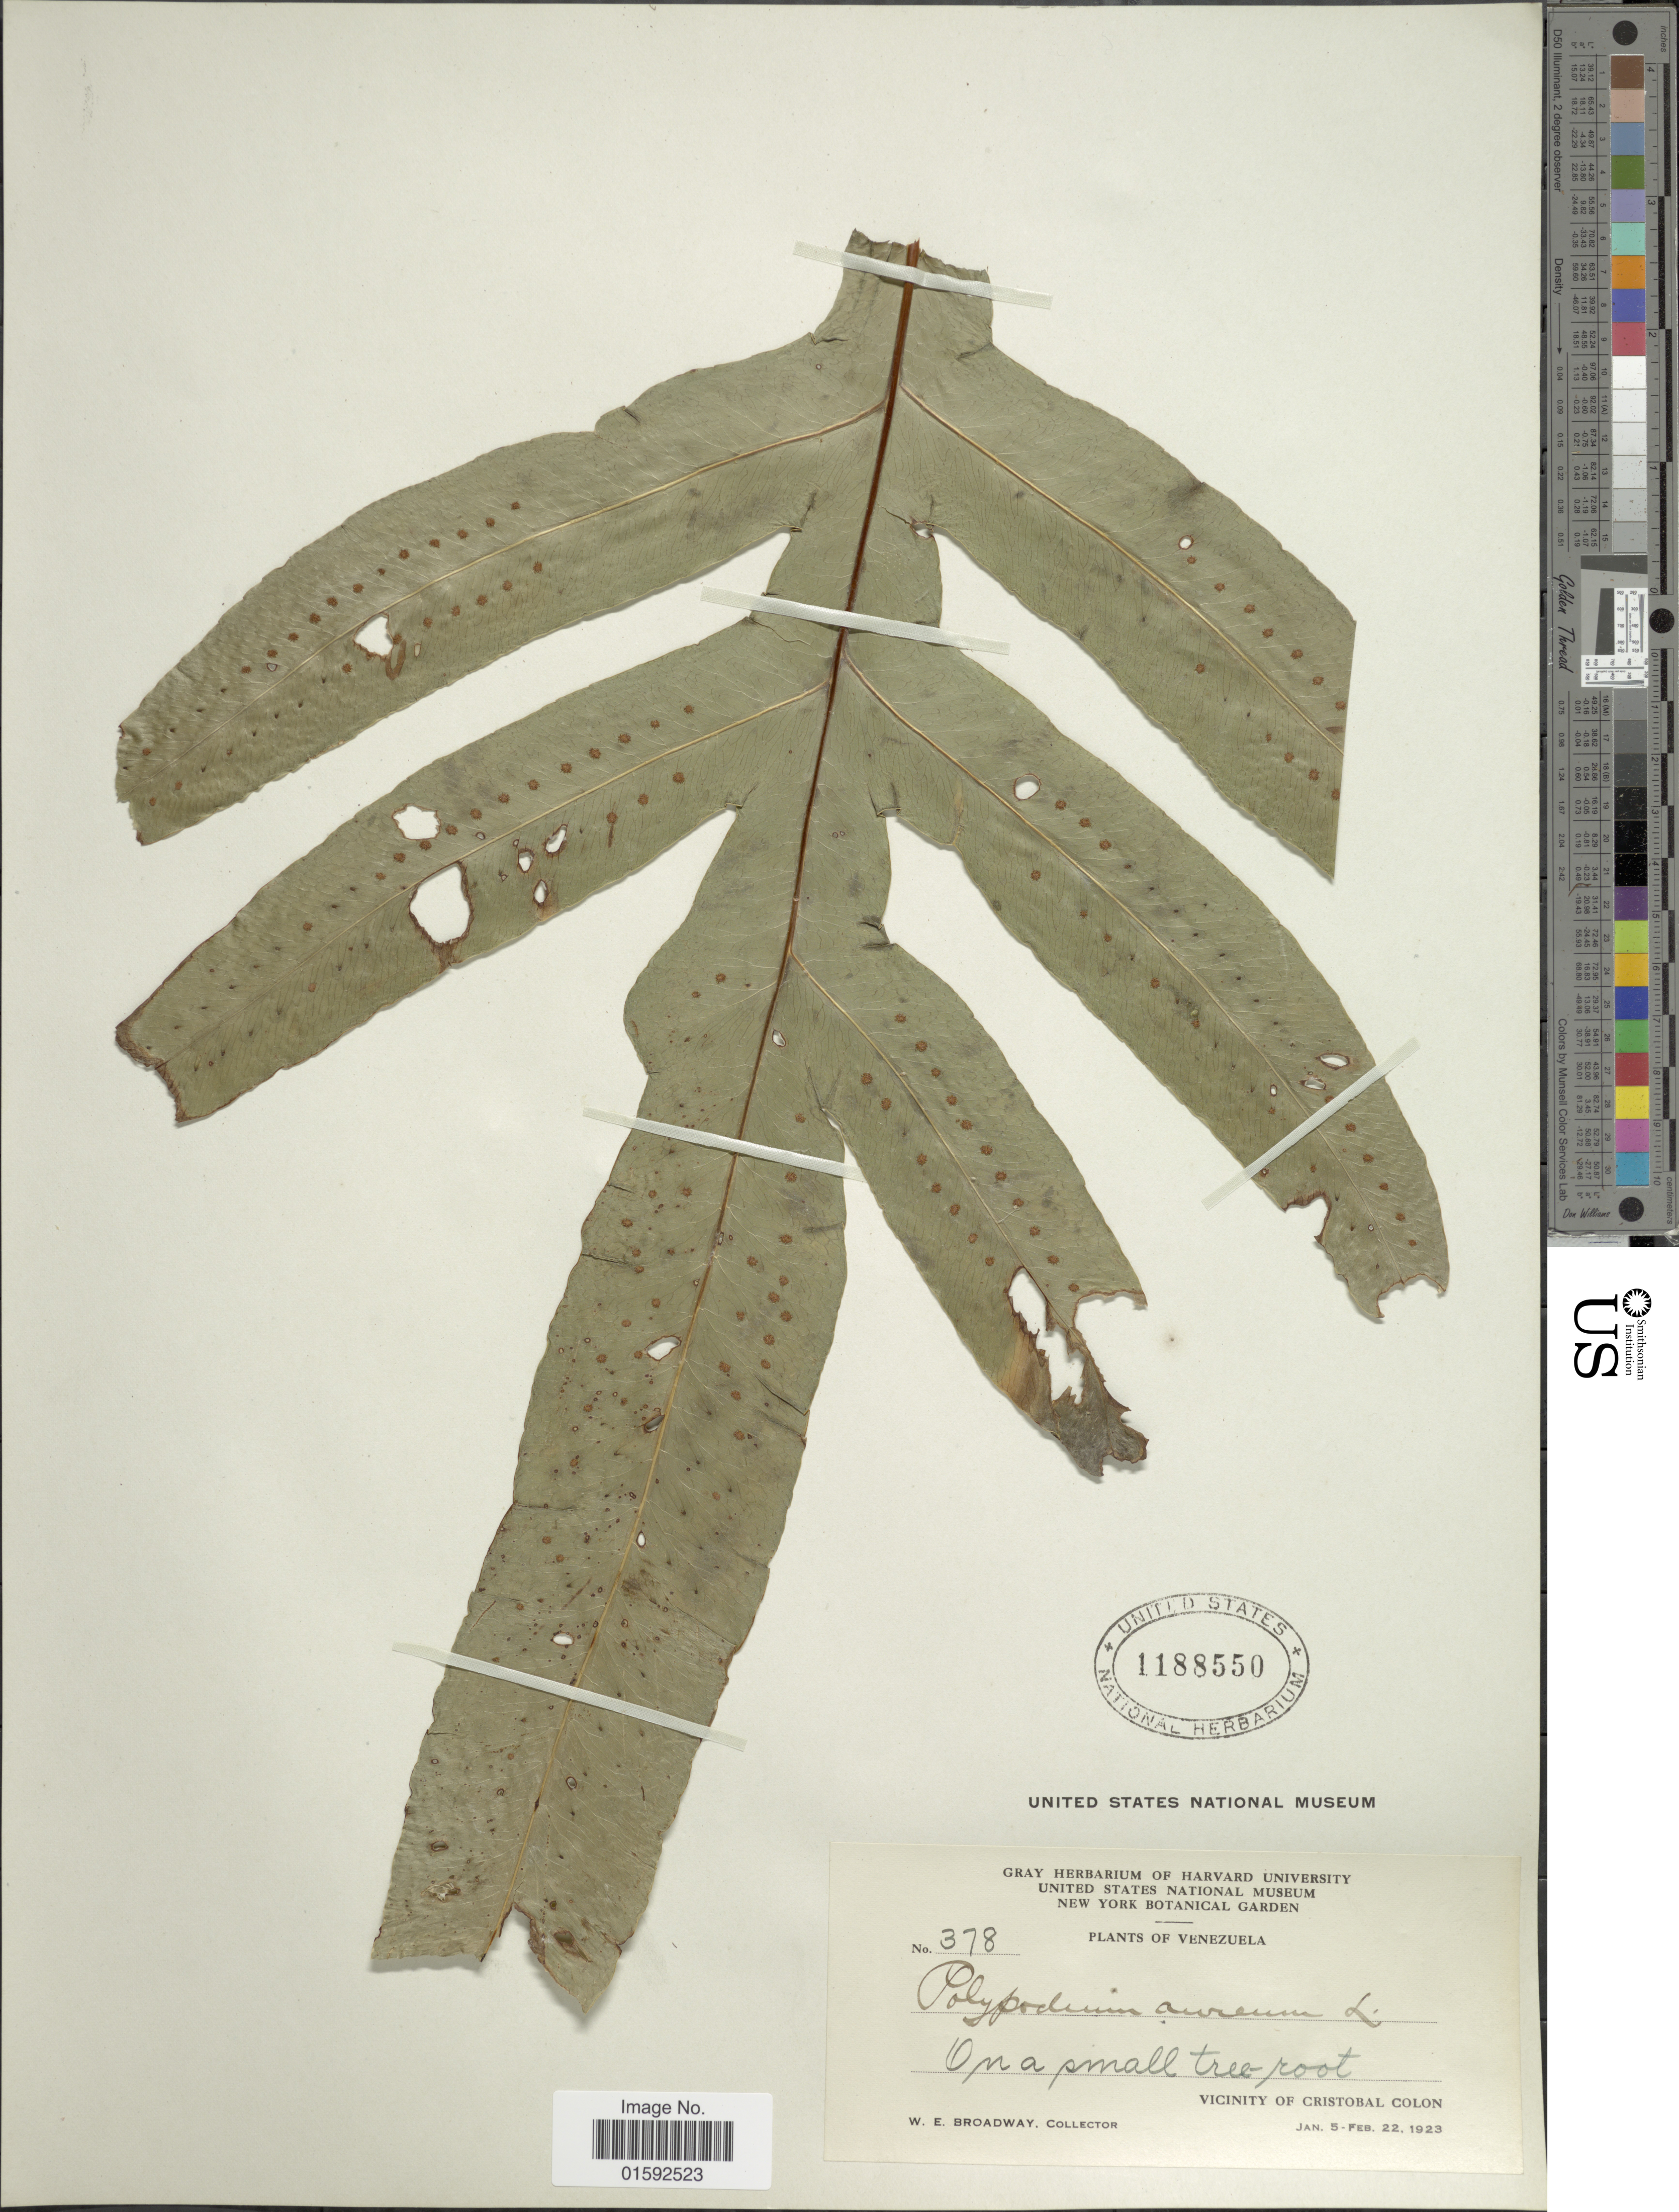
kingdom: Plantae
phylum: Tracheophyta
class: Polypodiopsida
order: Polypodiales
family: Polypodiaceae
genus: Phlebodium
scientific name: Phlebodium aureum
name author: (L.) J. Sm.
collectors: W. E. Broadway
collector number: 378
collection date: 1923-01-05/1923-02-22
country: Venezuela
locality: Venezuela, vicinity of Cristobal Colon.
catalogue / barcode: US 1188550